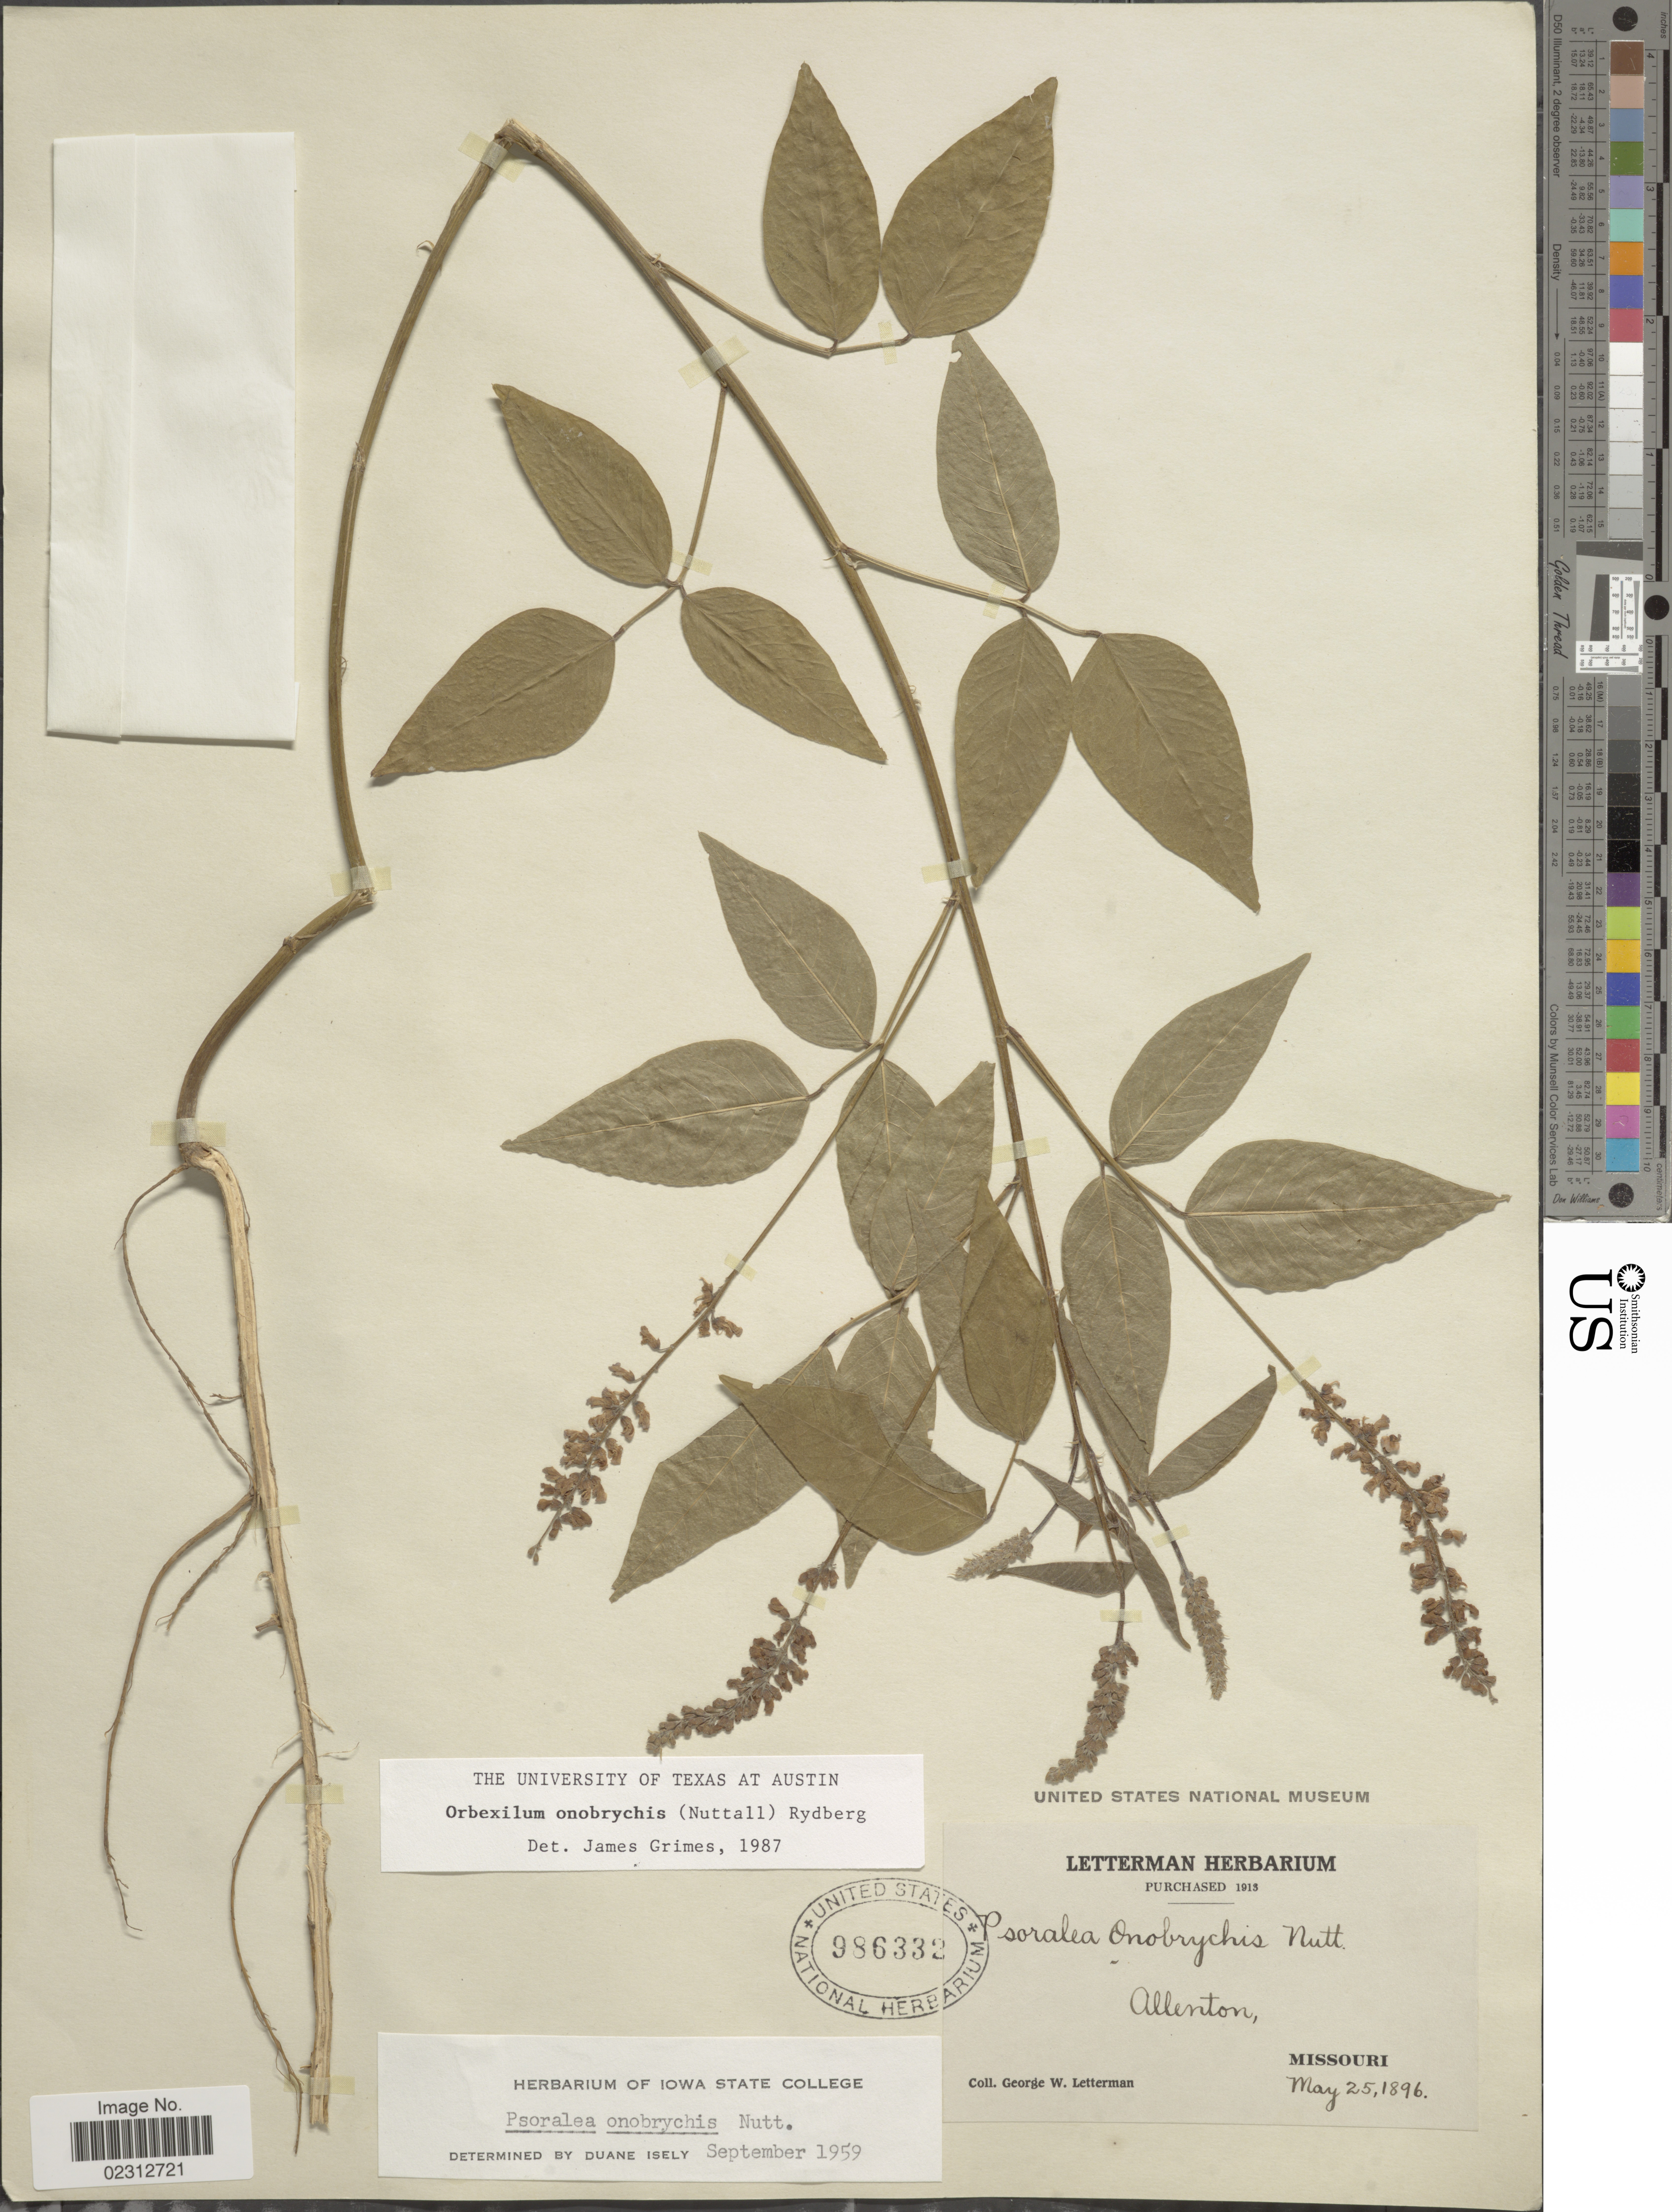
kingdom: Plantae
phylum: Tracheophyta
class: Magnoliopsida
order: Fabales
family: Fabaceae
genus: Orbexilum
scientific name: Orbexilum onobrychis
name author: (Nutt.) Rydb.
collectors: G. W. Letterman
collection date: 1896-05-25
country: United States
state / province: Missouri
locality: Allenton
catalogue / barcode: US 986332